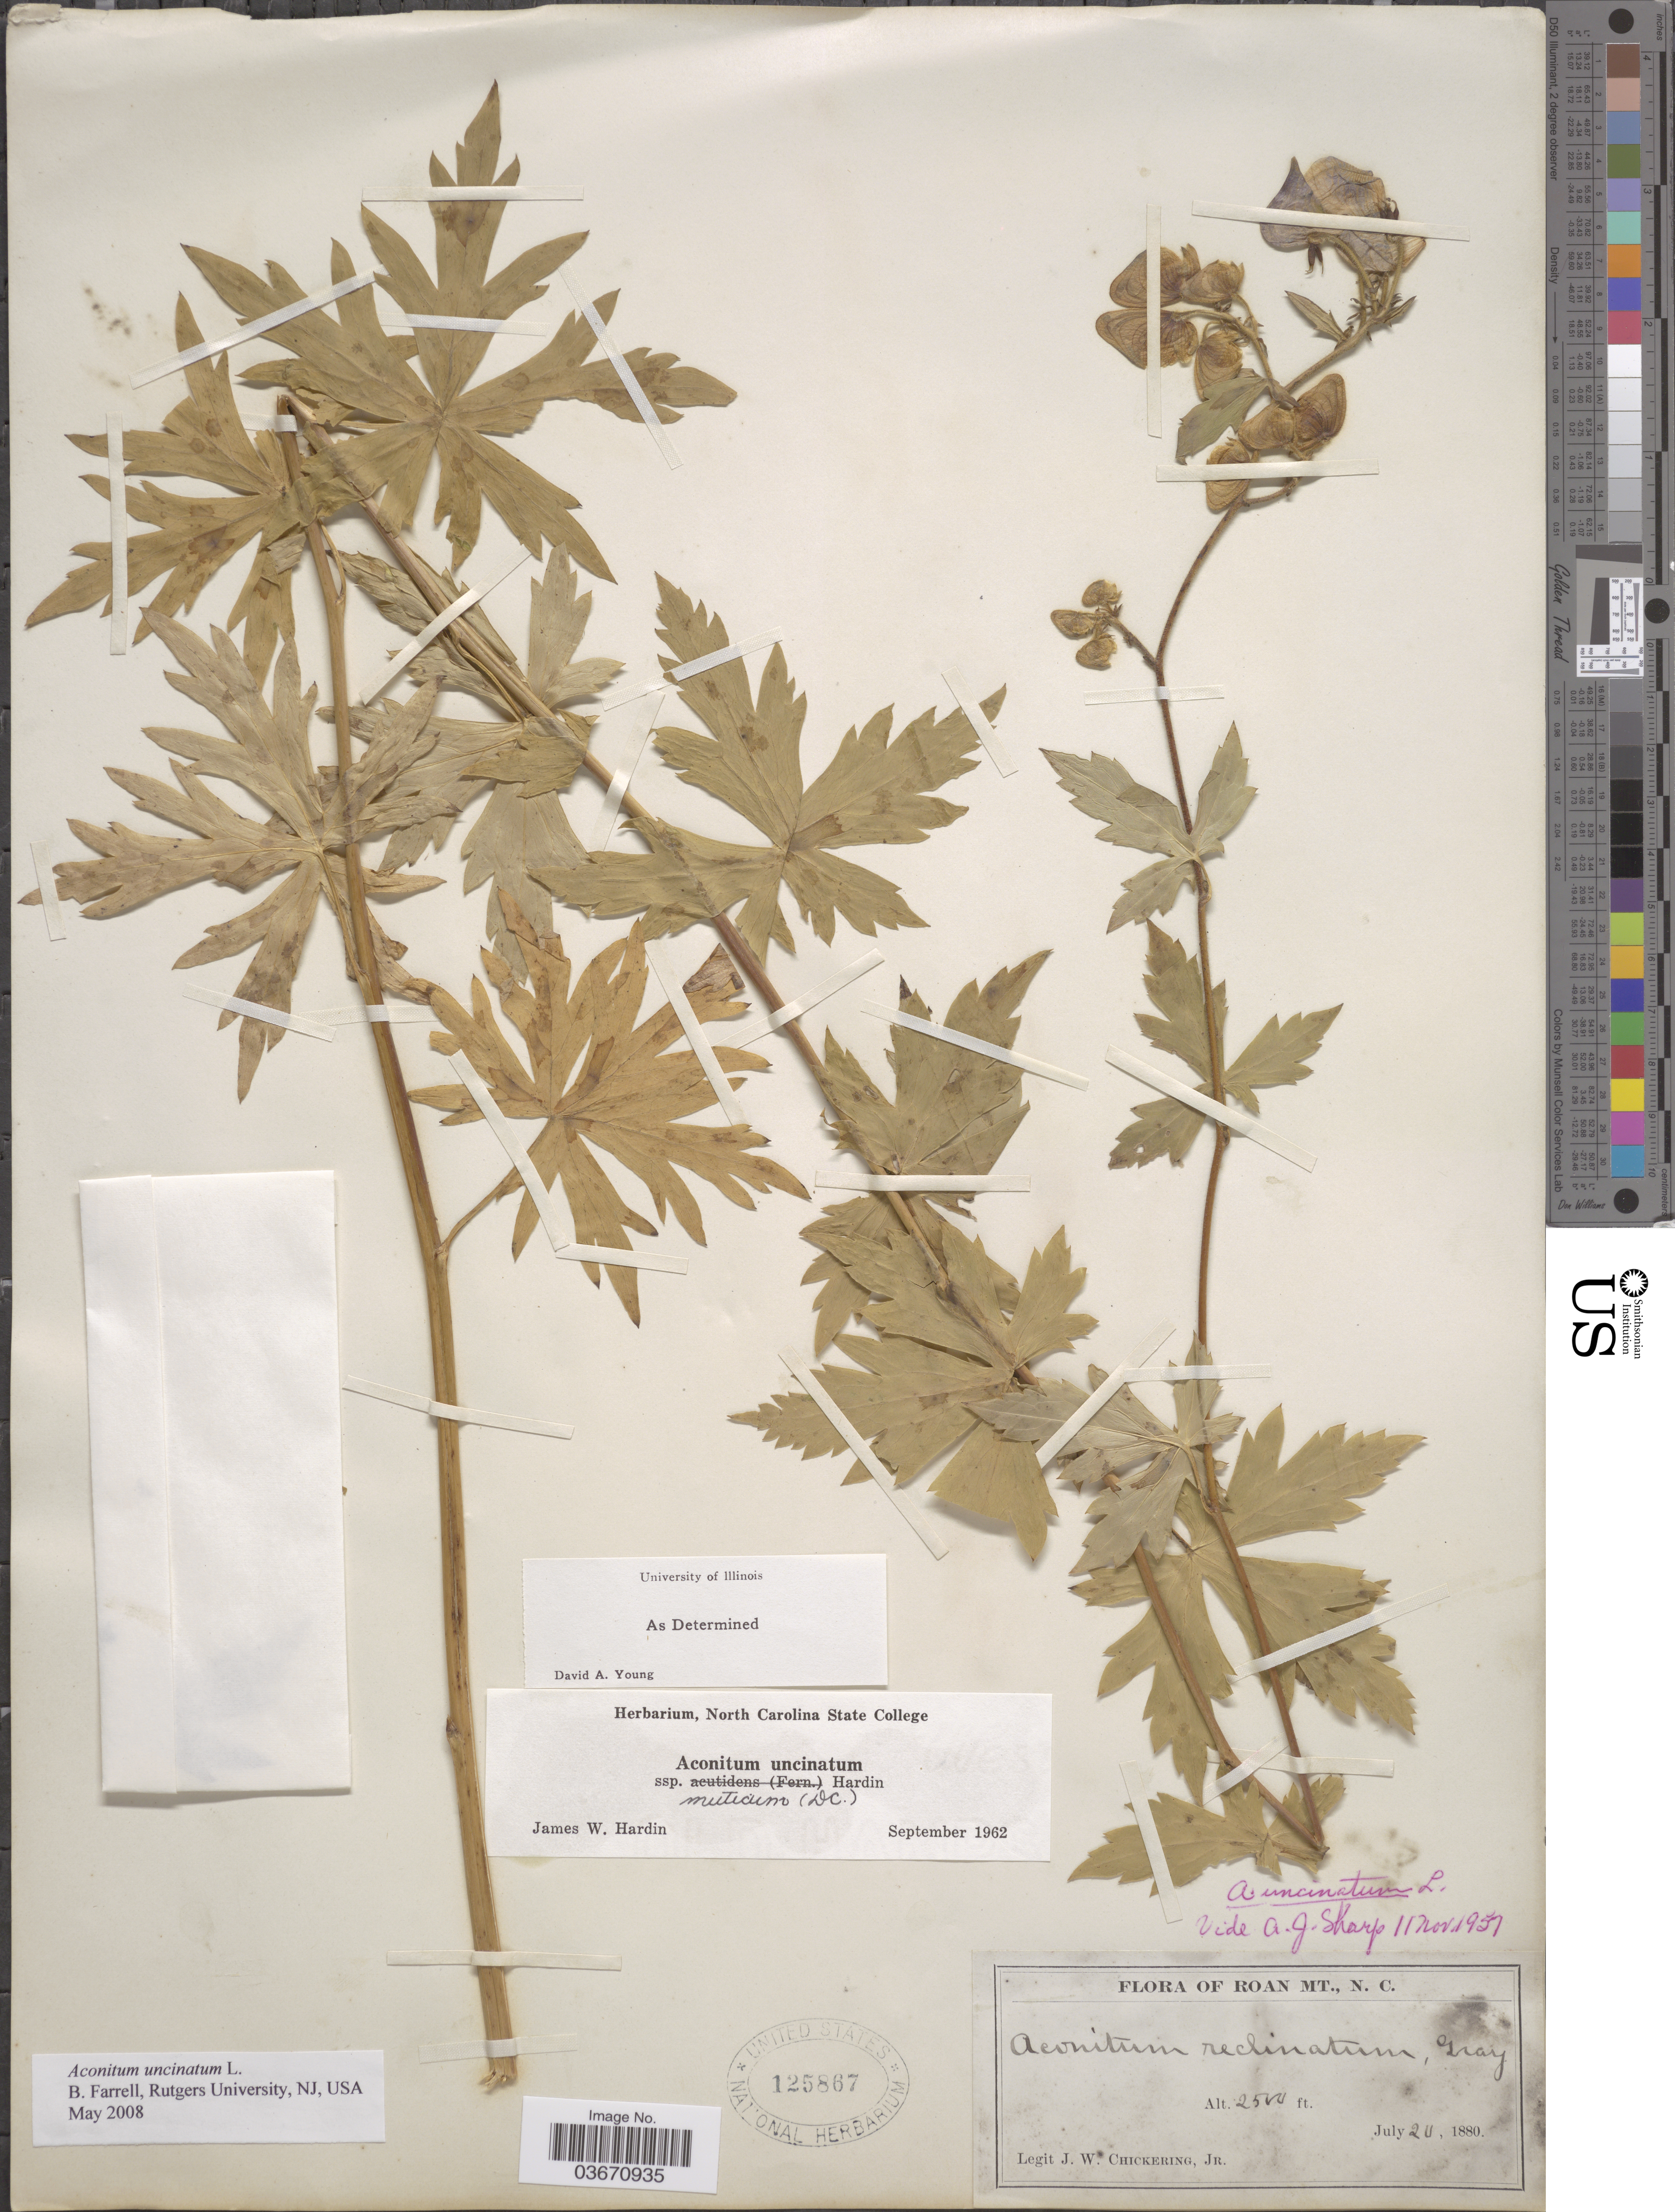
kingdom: Plantae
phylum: Tracheophyta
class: Magnoliopsida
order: Ranunculales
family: Ranunculaceae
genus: Aconitum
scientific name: Aconitum uncinatum subsp. muticum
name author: (DC.) Hardin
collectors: J. W. Chickering Jr.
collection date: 1880-07-20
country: United States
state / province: North Carolina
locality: Roan Mt.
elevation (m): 762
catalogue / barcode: US 125867